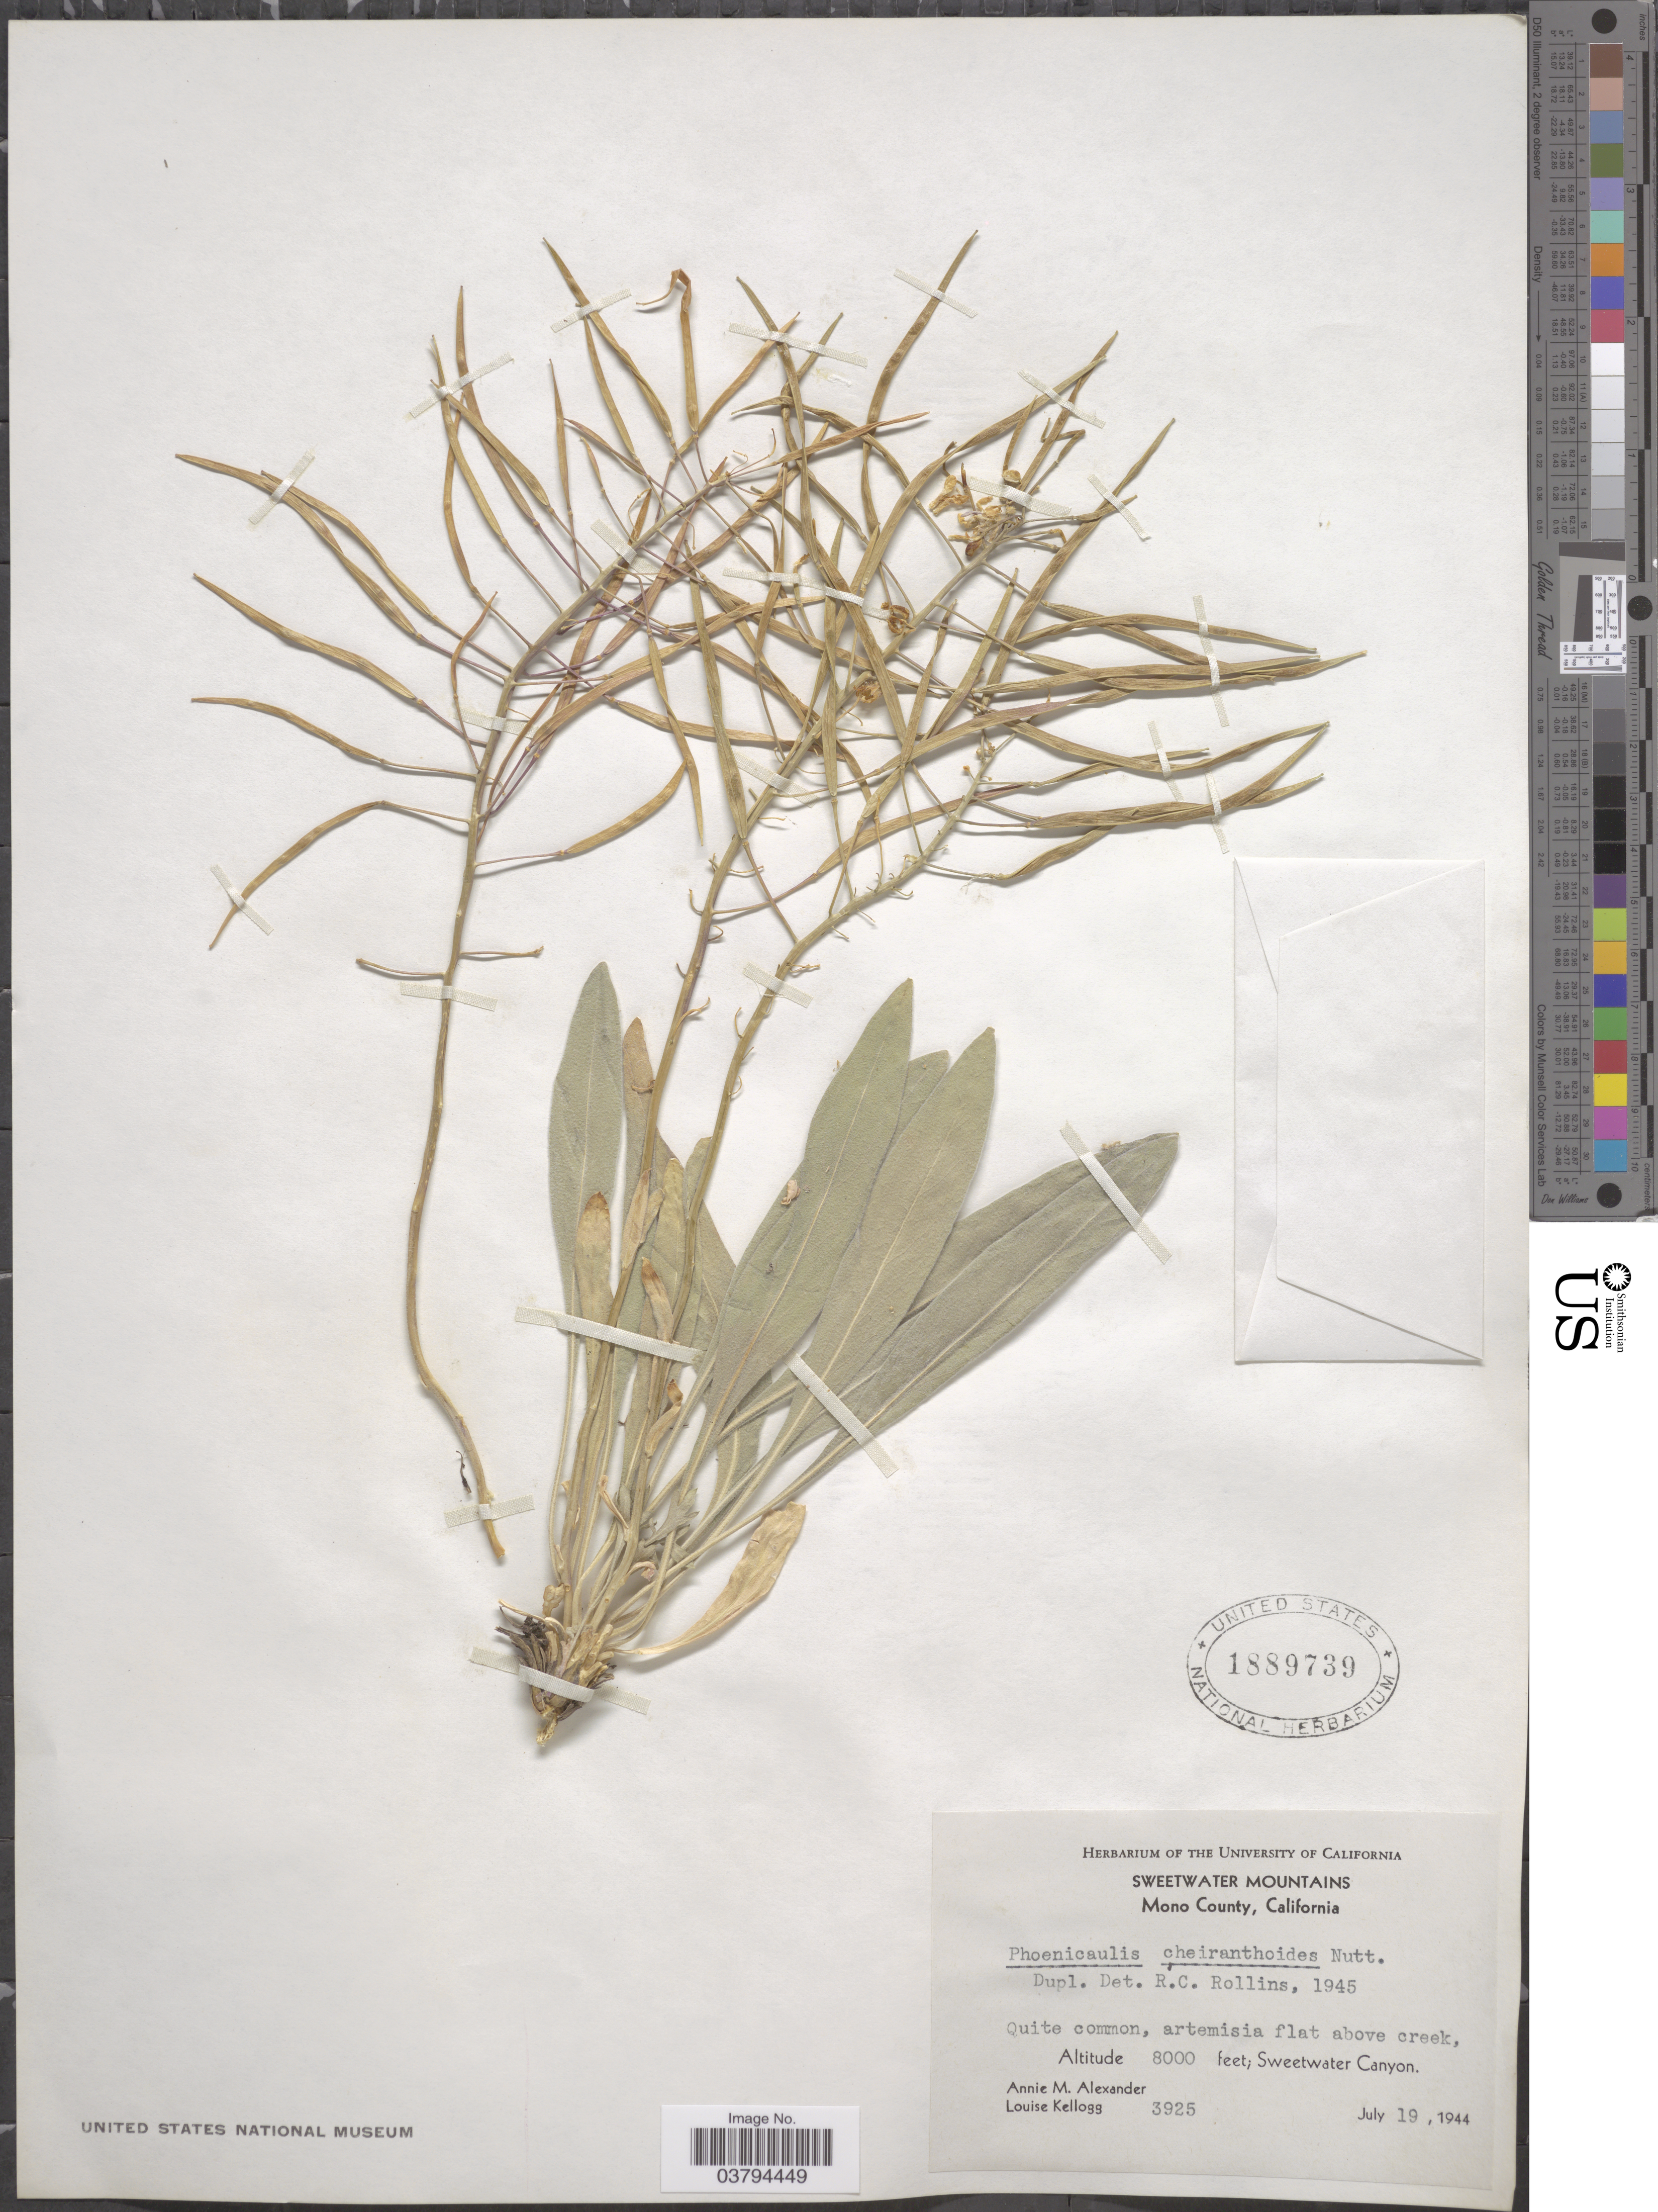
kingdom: Plantae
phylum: Tracheophyta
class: Magnoliopsida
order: Brassicales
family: Brassicaceae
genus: Phoenicaulis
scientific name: Phoenicaulis cheiranthoides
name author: Nutt.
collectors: A. M. Alexander & L. Kellogg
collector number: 3925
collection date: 1944-07-19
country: United States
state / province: California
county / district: Mono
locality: Sweetwater Mountains. Mono County. Sweetwater Canyon.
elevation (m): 2438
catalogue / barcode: US 1889739